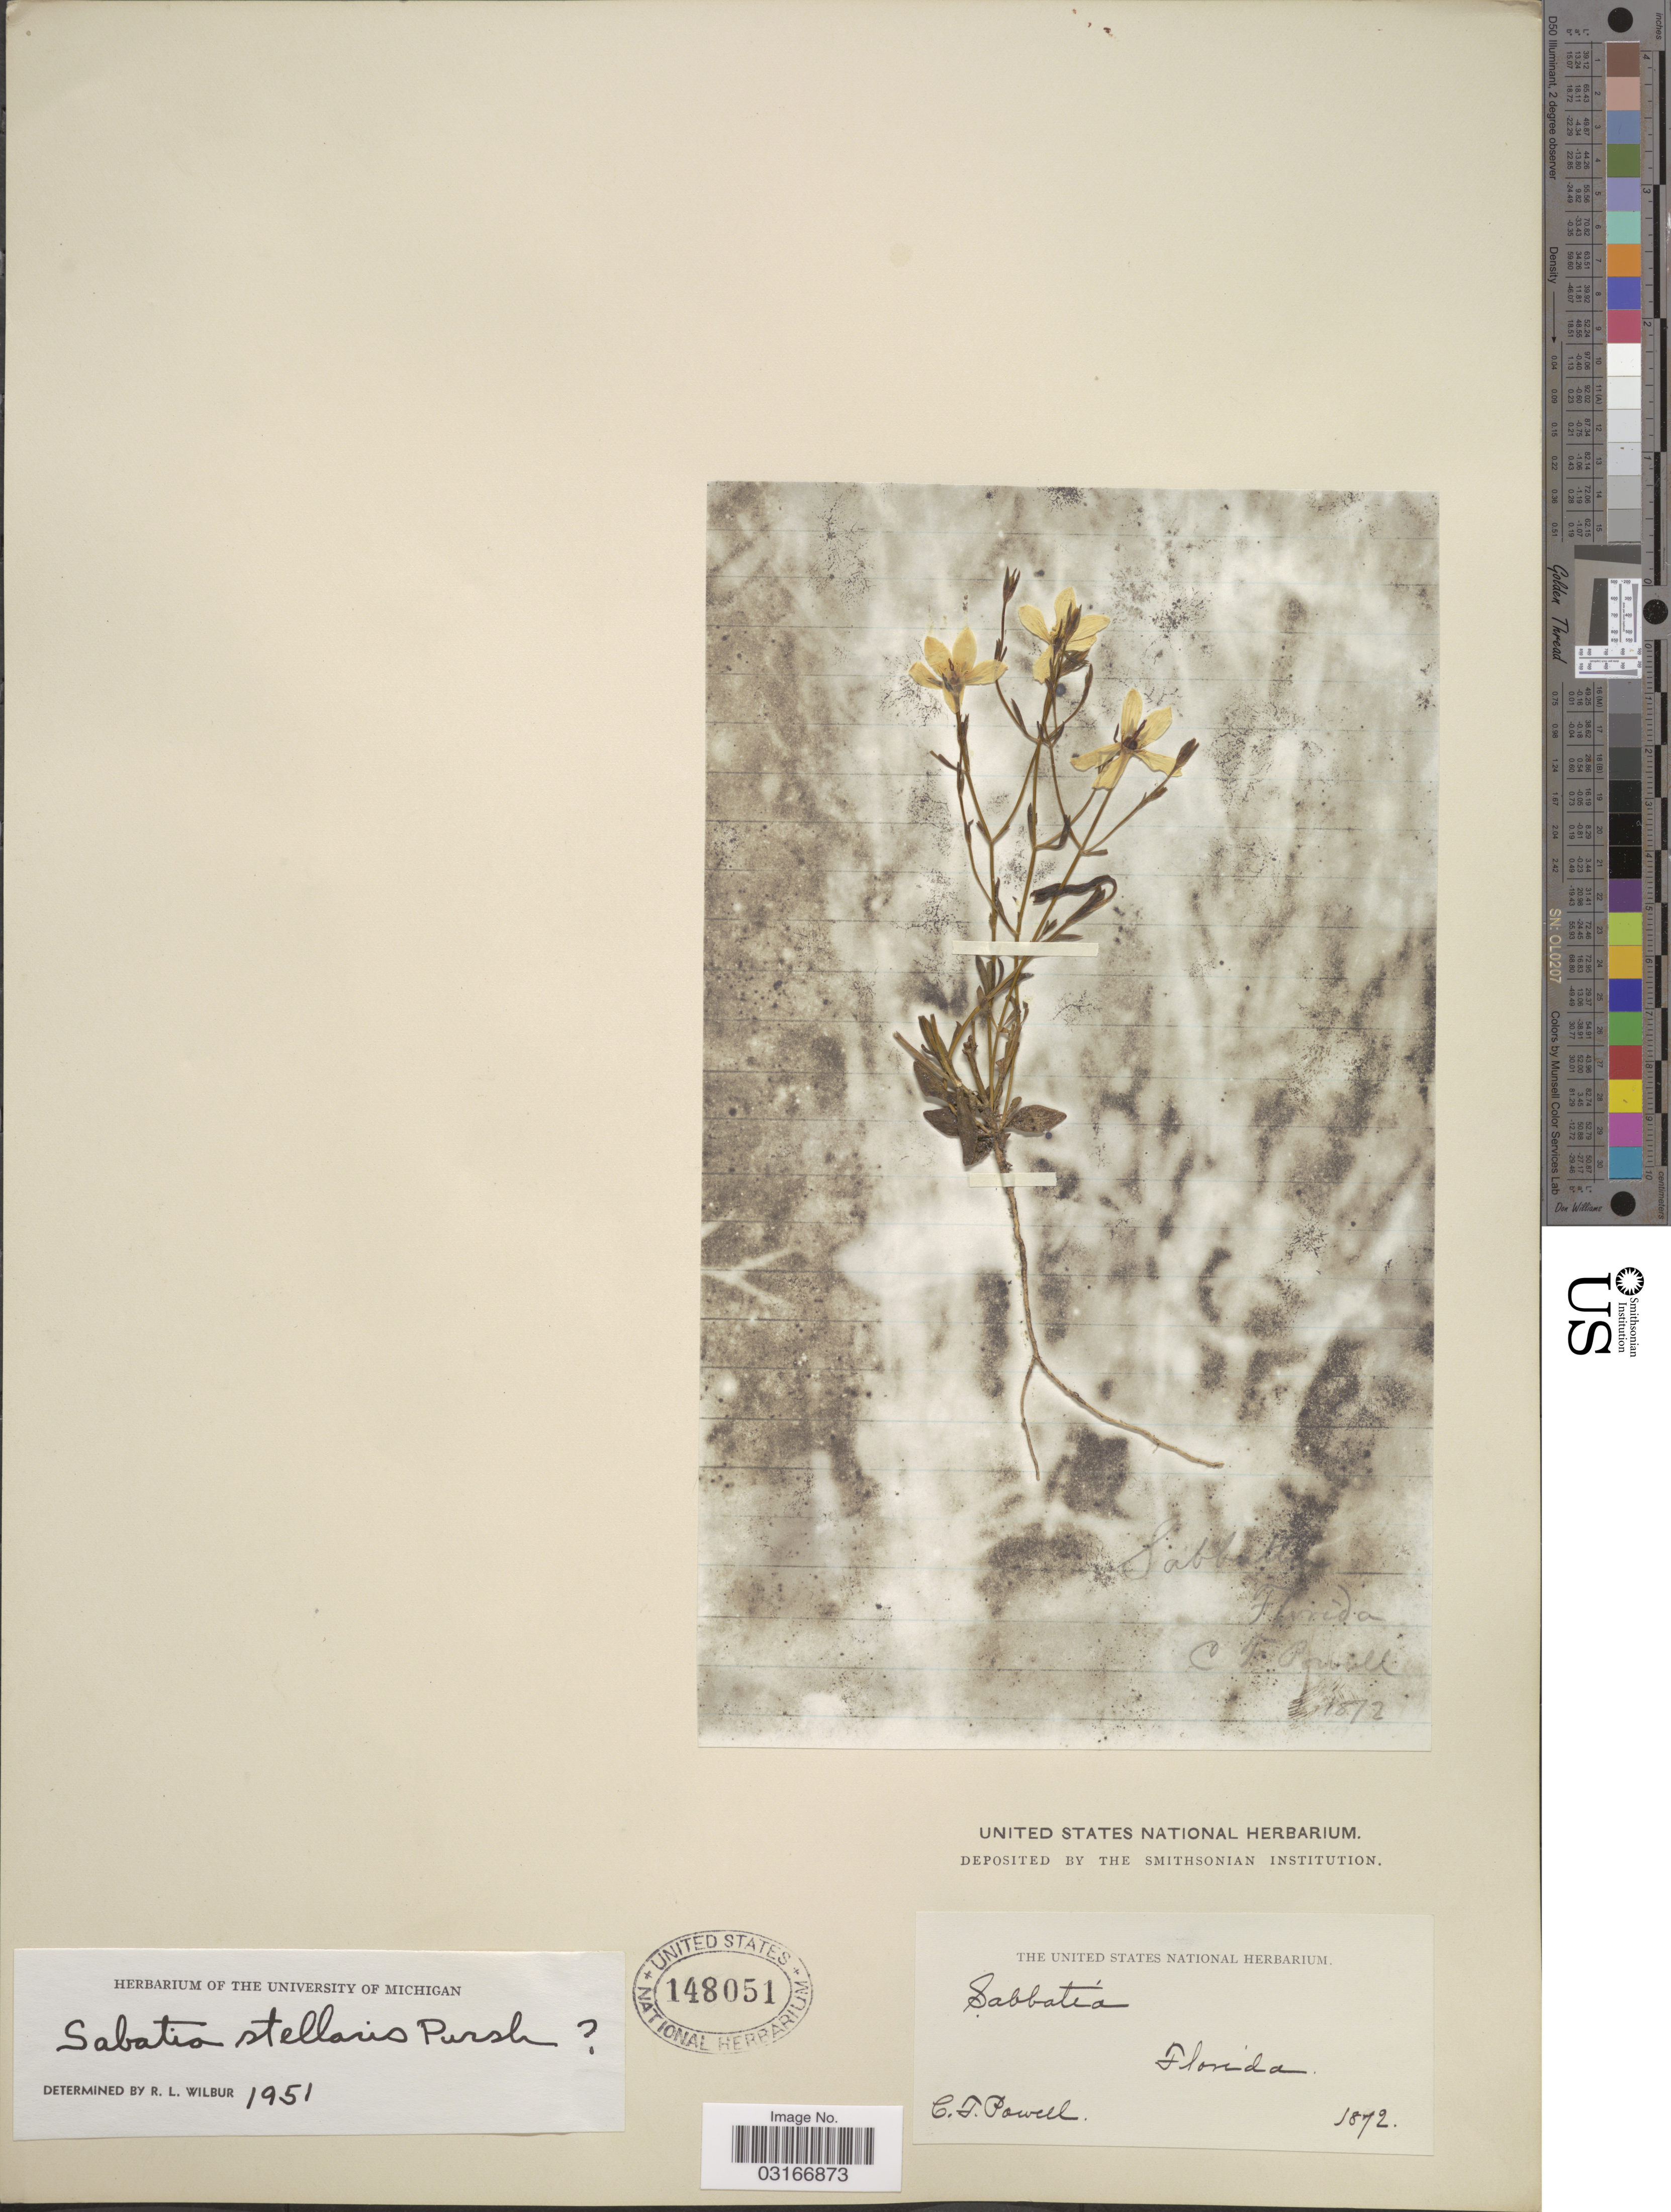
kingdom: Plantae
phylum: Tracheophyta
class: Magnoliopsida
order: Gentianales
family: Gentianaceae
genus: Sabatia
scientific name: Sabatia stellaris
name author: Pursh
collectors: C. F. Powell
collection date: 1872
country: United States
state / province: Florida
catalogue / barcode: US 148051